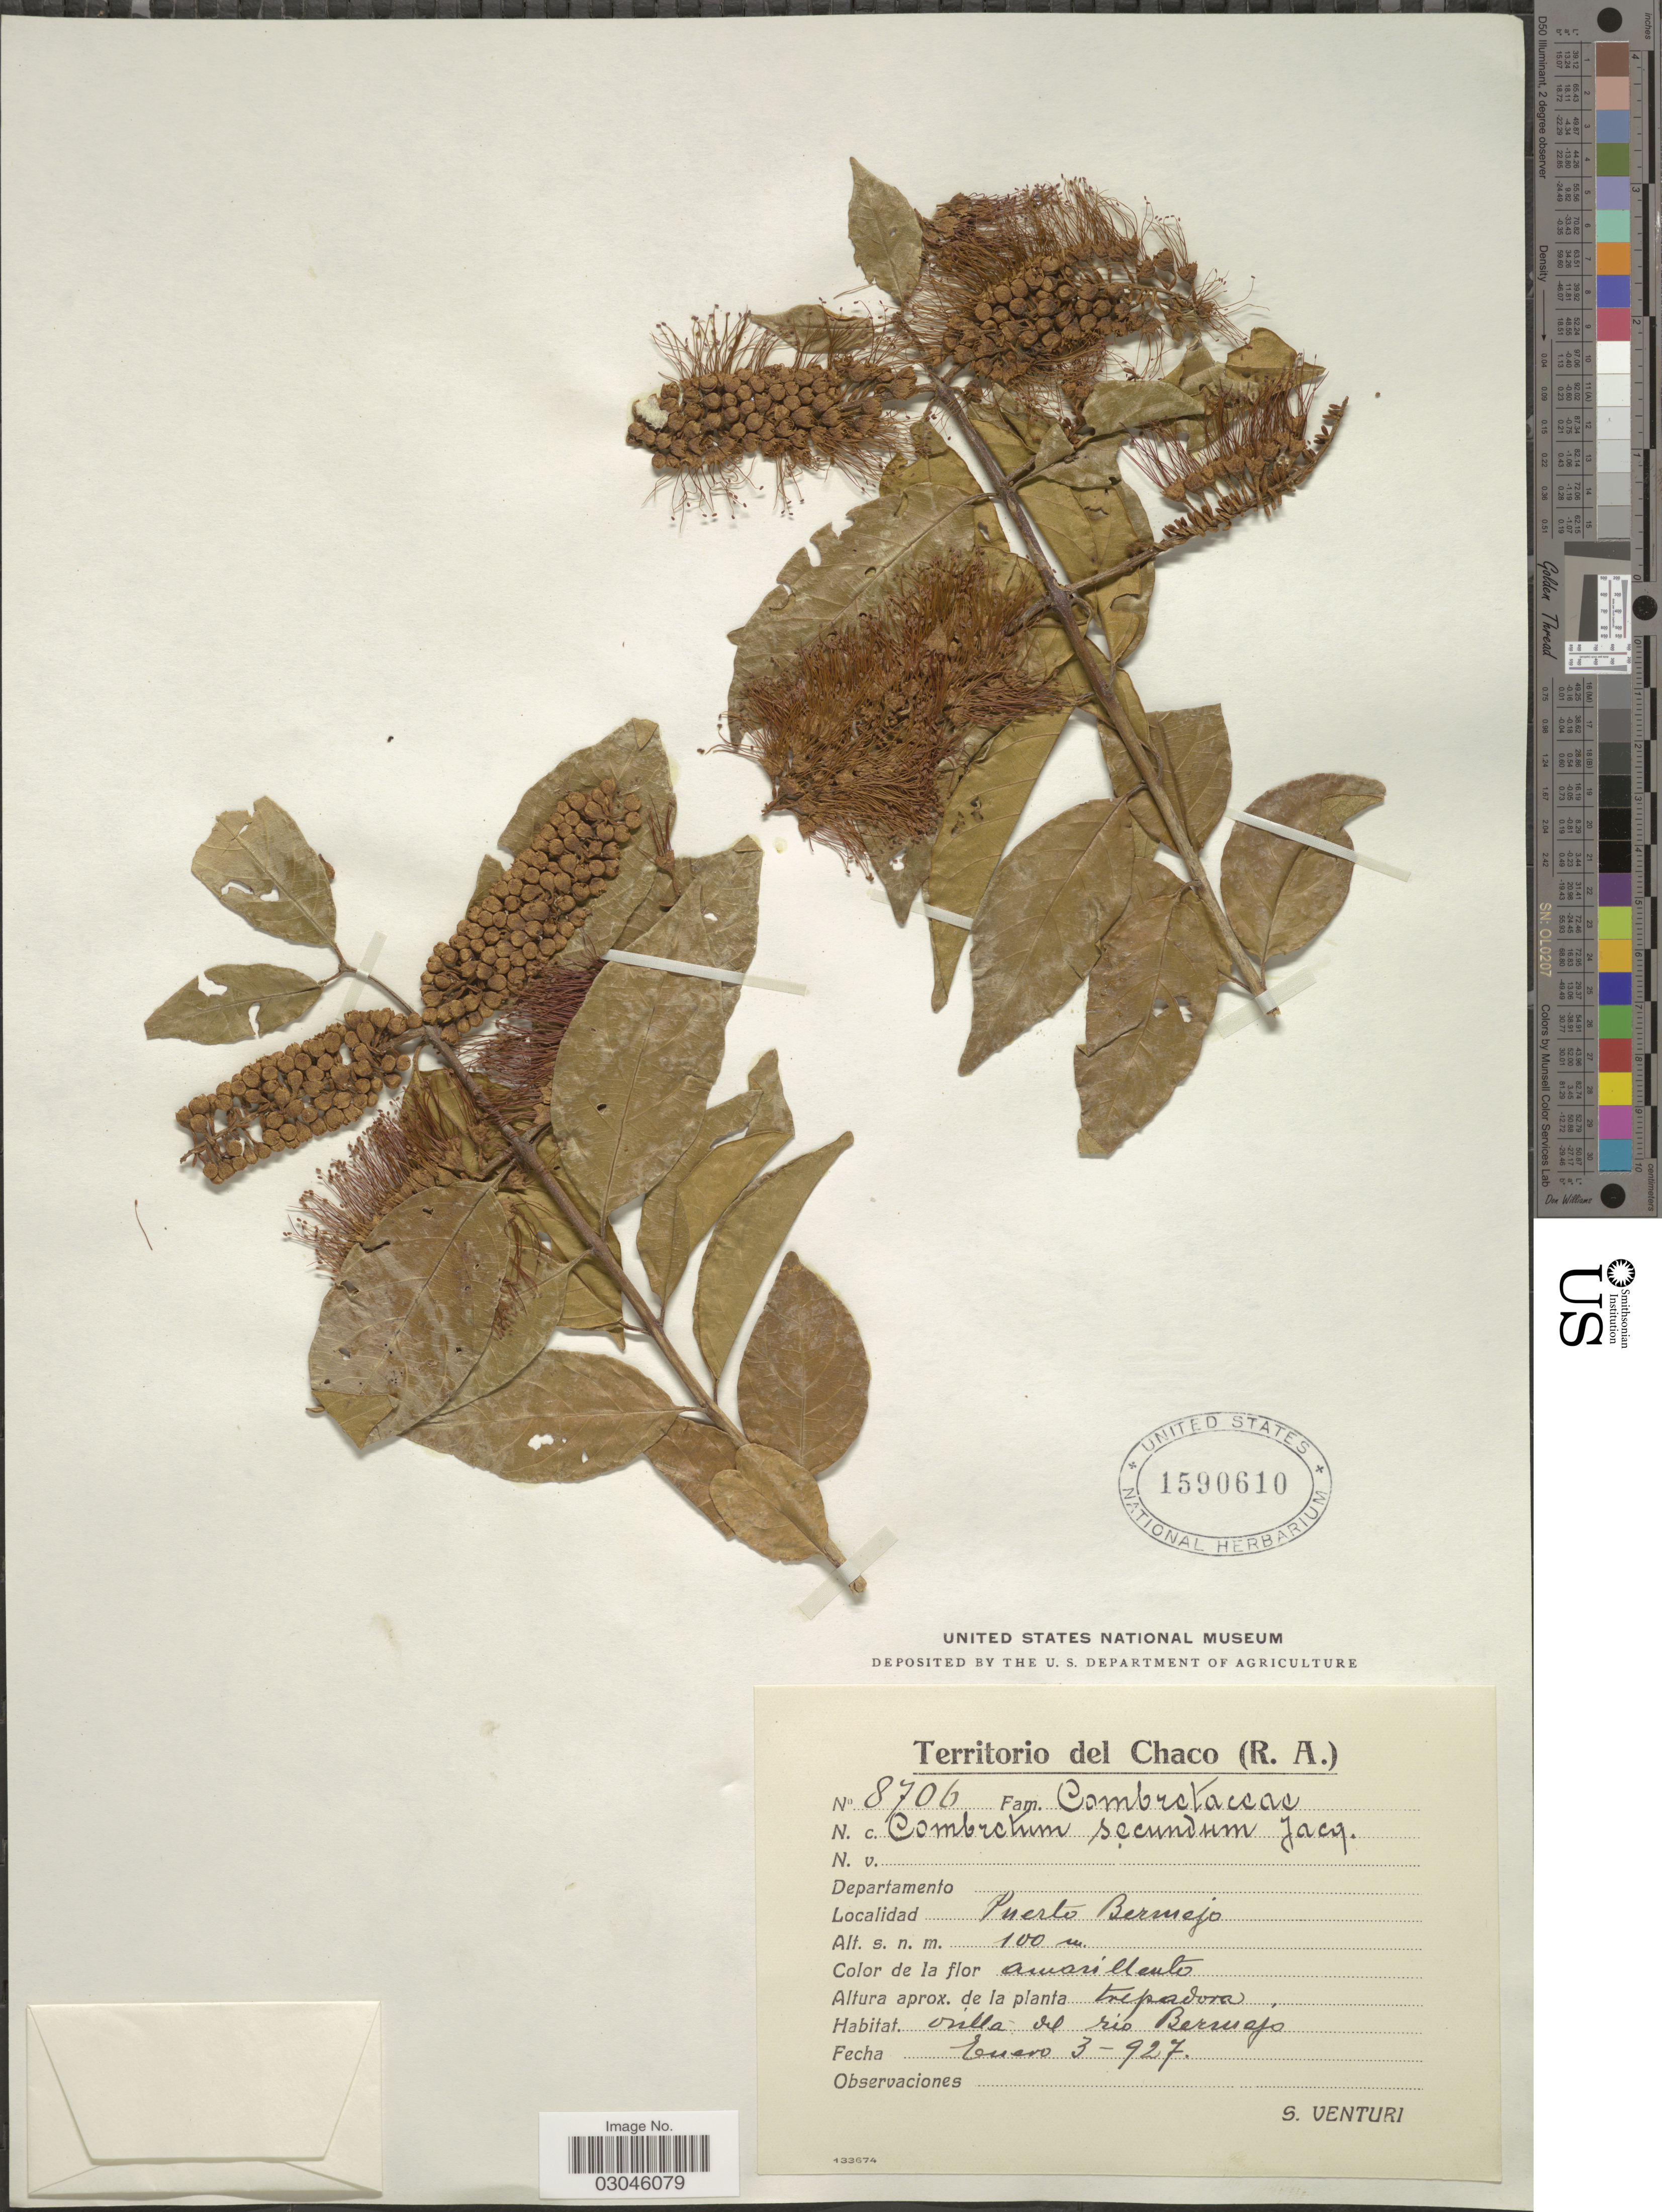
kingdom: Plantae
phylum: Tracheophyta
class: Magnoliopsida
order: Myrtales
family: Combretaceae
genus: Combretum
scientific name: Combretum fruticosum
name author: (Loefl.) Stuntz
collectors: S. Venturi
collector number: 8706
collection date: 1927-01-03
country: Argentina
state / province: Chaco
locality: Puerto Bermejo.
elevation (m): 100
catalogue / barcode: US 1590610